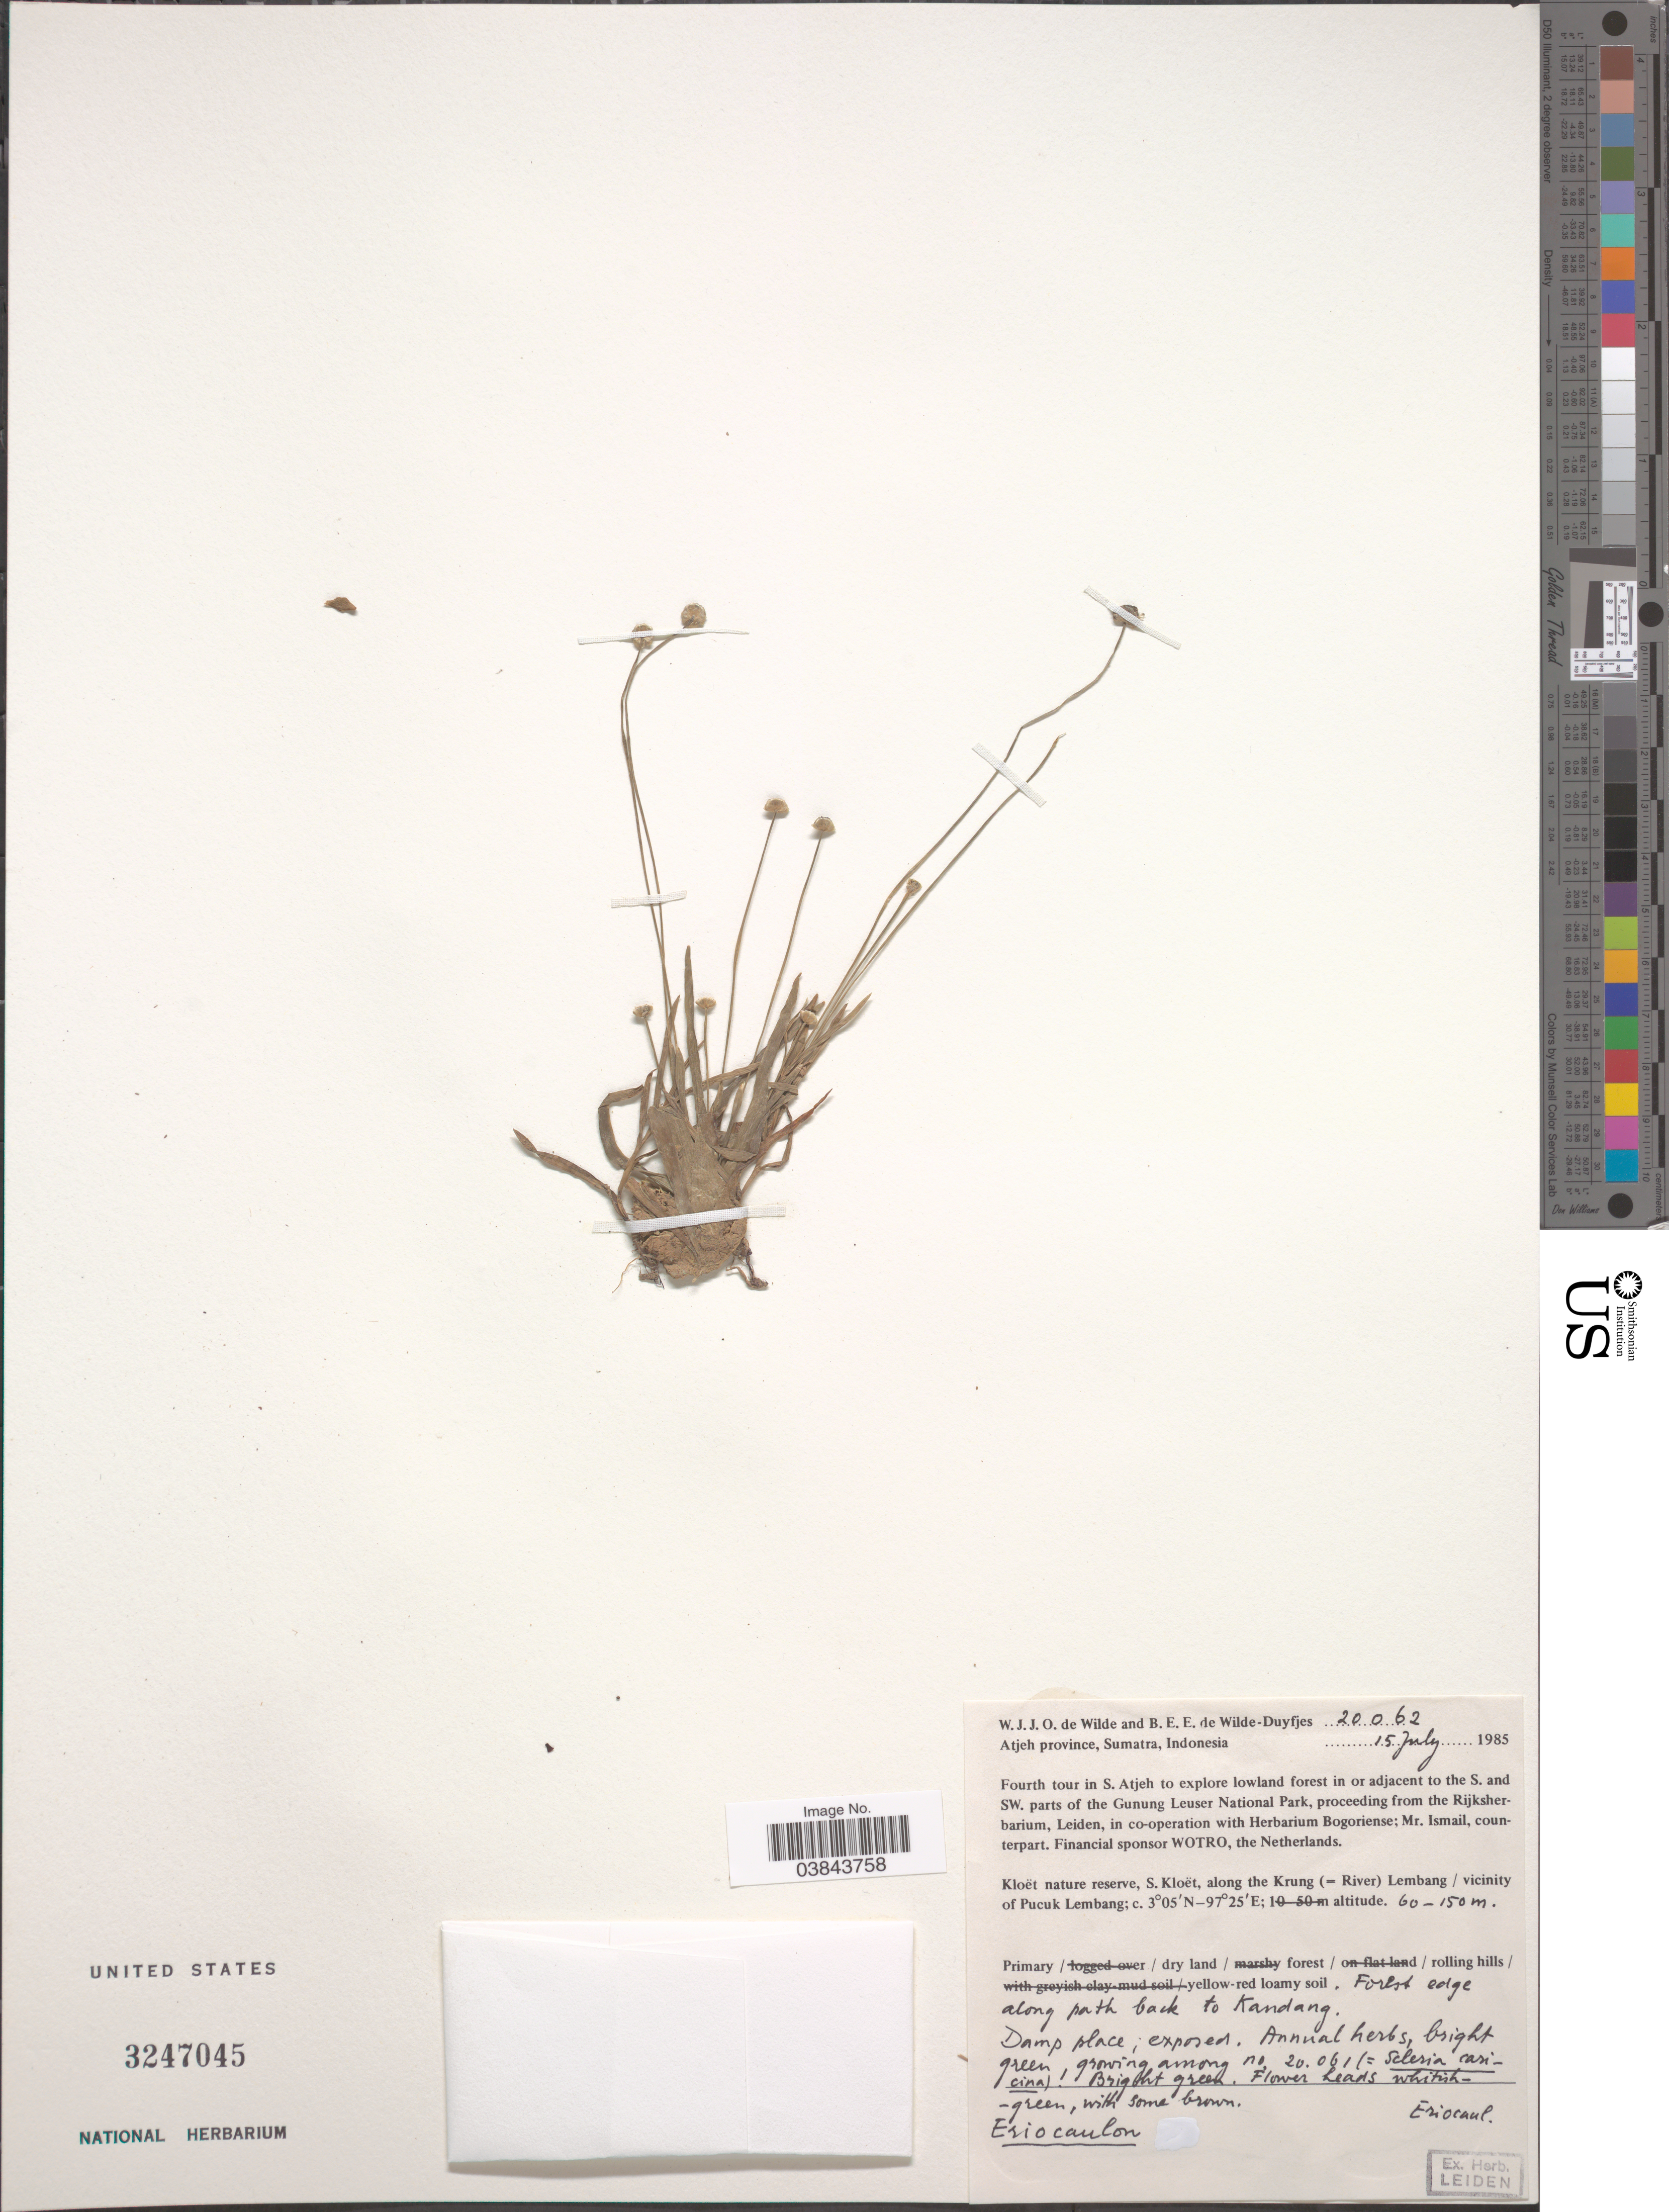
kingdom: Plantae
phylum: Tracheophyta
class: Liliopsida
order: Poales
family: Eriocaulaceae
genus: Eriocaulon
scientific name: Eriocaulon sp.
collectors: W. J. de Wilde & B. E. de Wilde-Duyfjes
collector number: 20062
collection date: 1985-07-15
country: Indonesia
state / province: Sumatra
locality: Atjeh province. Fourth tour in S. Atjeh to explore lowland forest in or adjacent to the S. and SW. parts of the Gunung Leuser National Park. Klöet nature reserve, S. Klöet, along the Krung (=River) Lembang / vicinity of Pucuk Lembang. Forest edge along path back to Kandang.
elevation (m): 60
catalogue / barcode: US 3247045